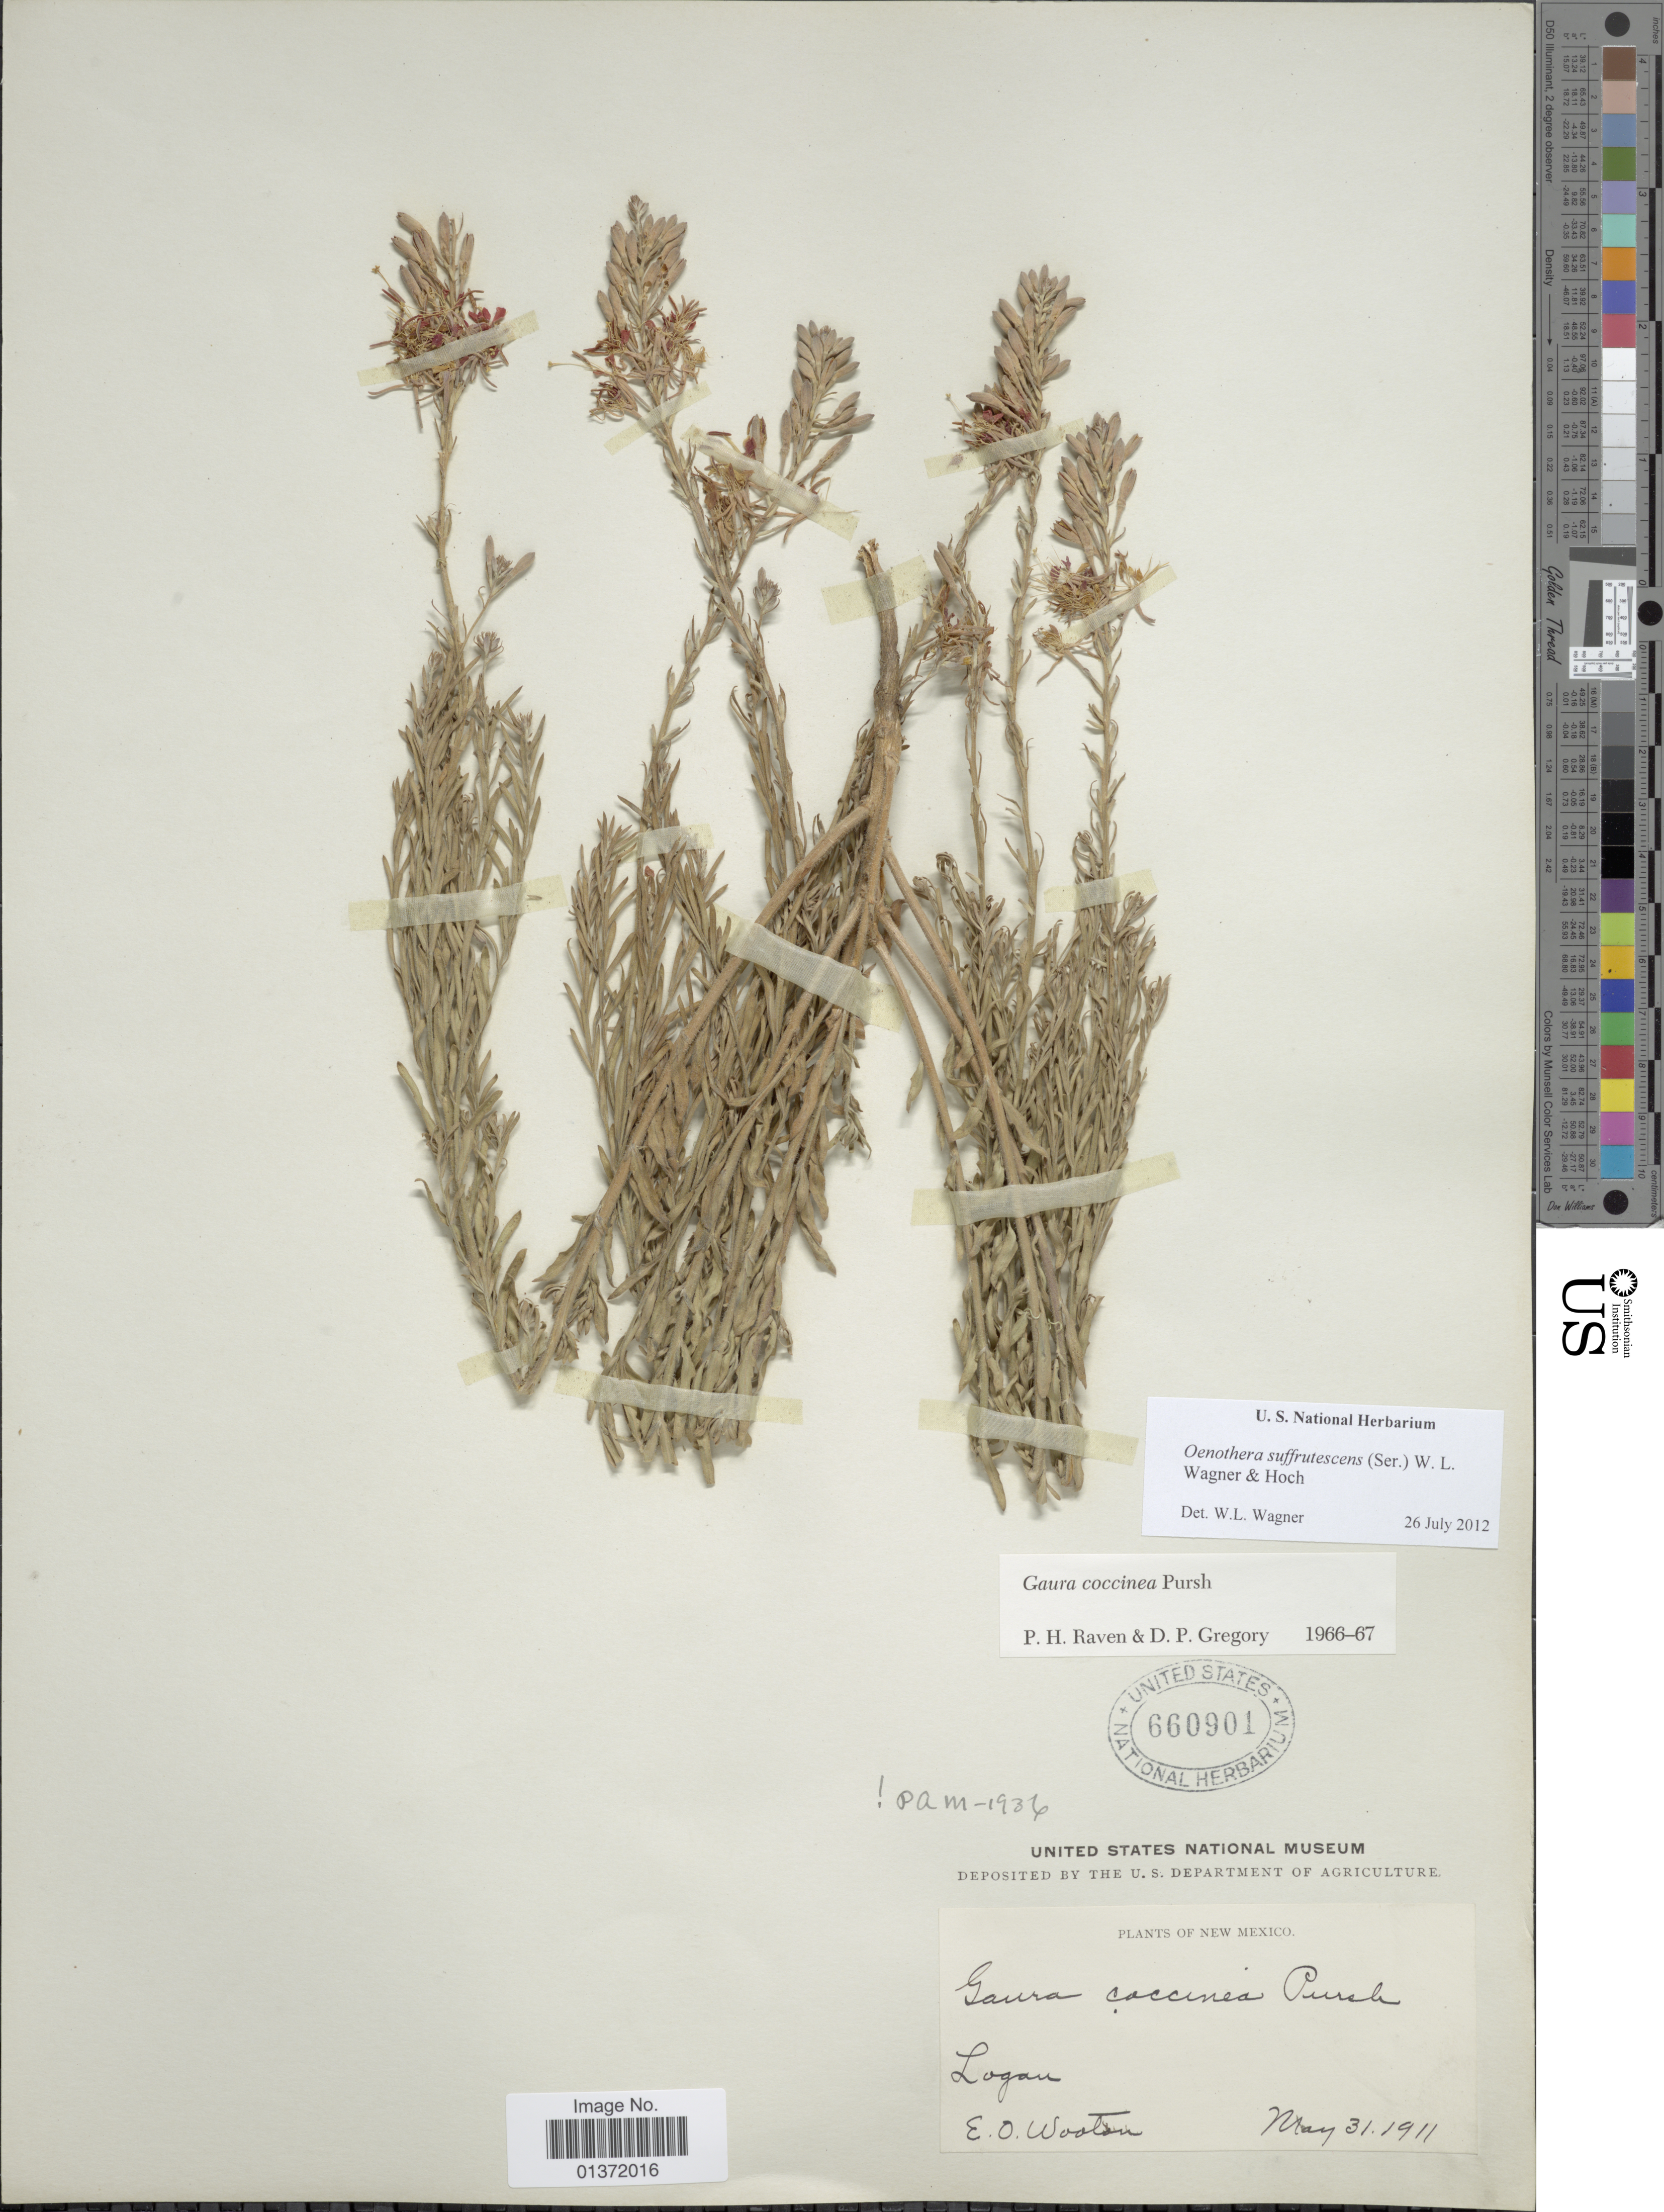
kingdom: Plantae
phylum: Tracheophyta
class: Magnoliopsida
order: Myrtales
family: Onagraceae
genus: Oenothera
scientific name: Oenothera suffrutescens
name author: (Ser.) W.L. Wagner & Hoch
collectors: E. O. Wooton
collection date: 1911-05-31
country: United States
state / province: New Mexico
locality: Logan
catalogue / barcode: US 660901